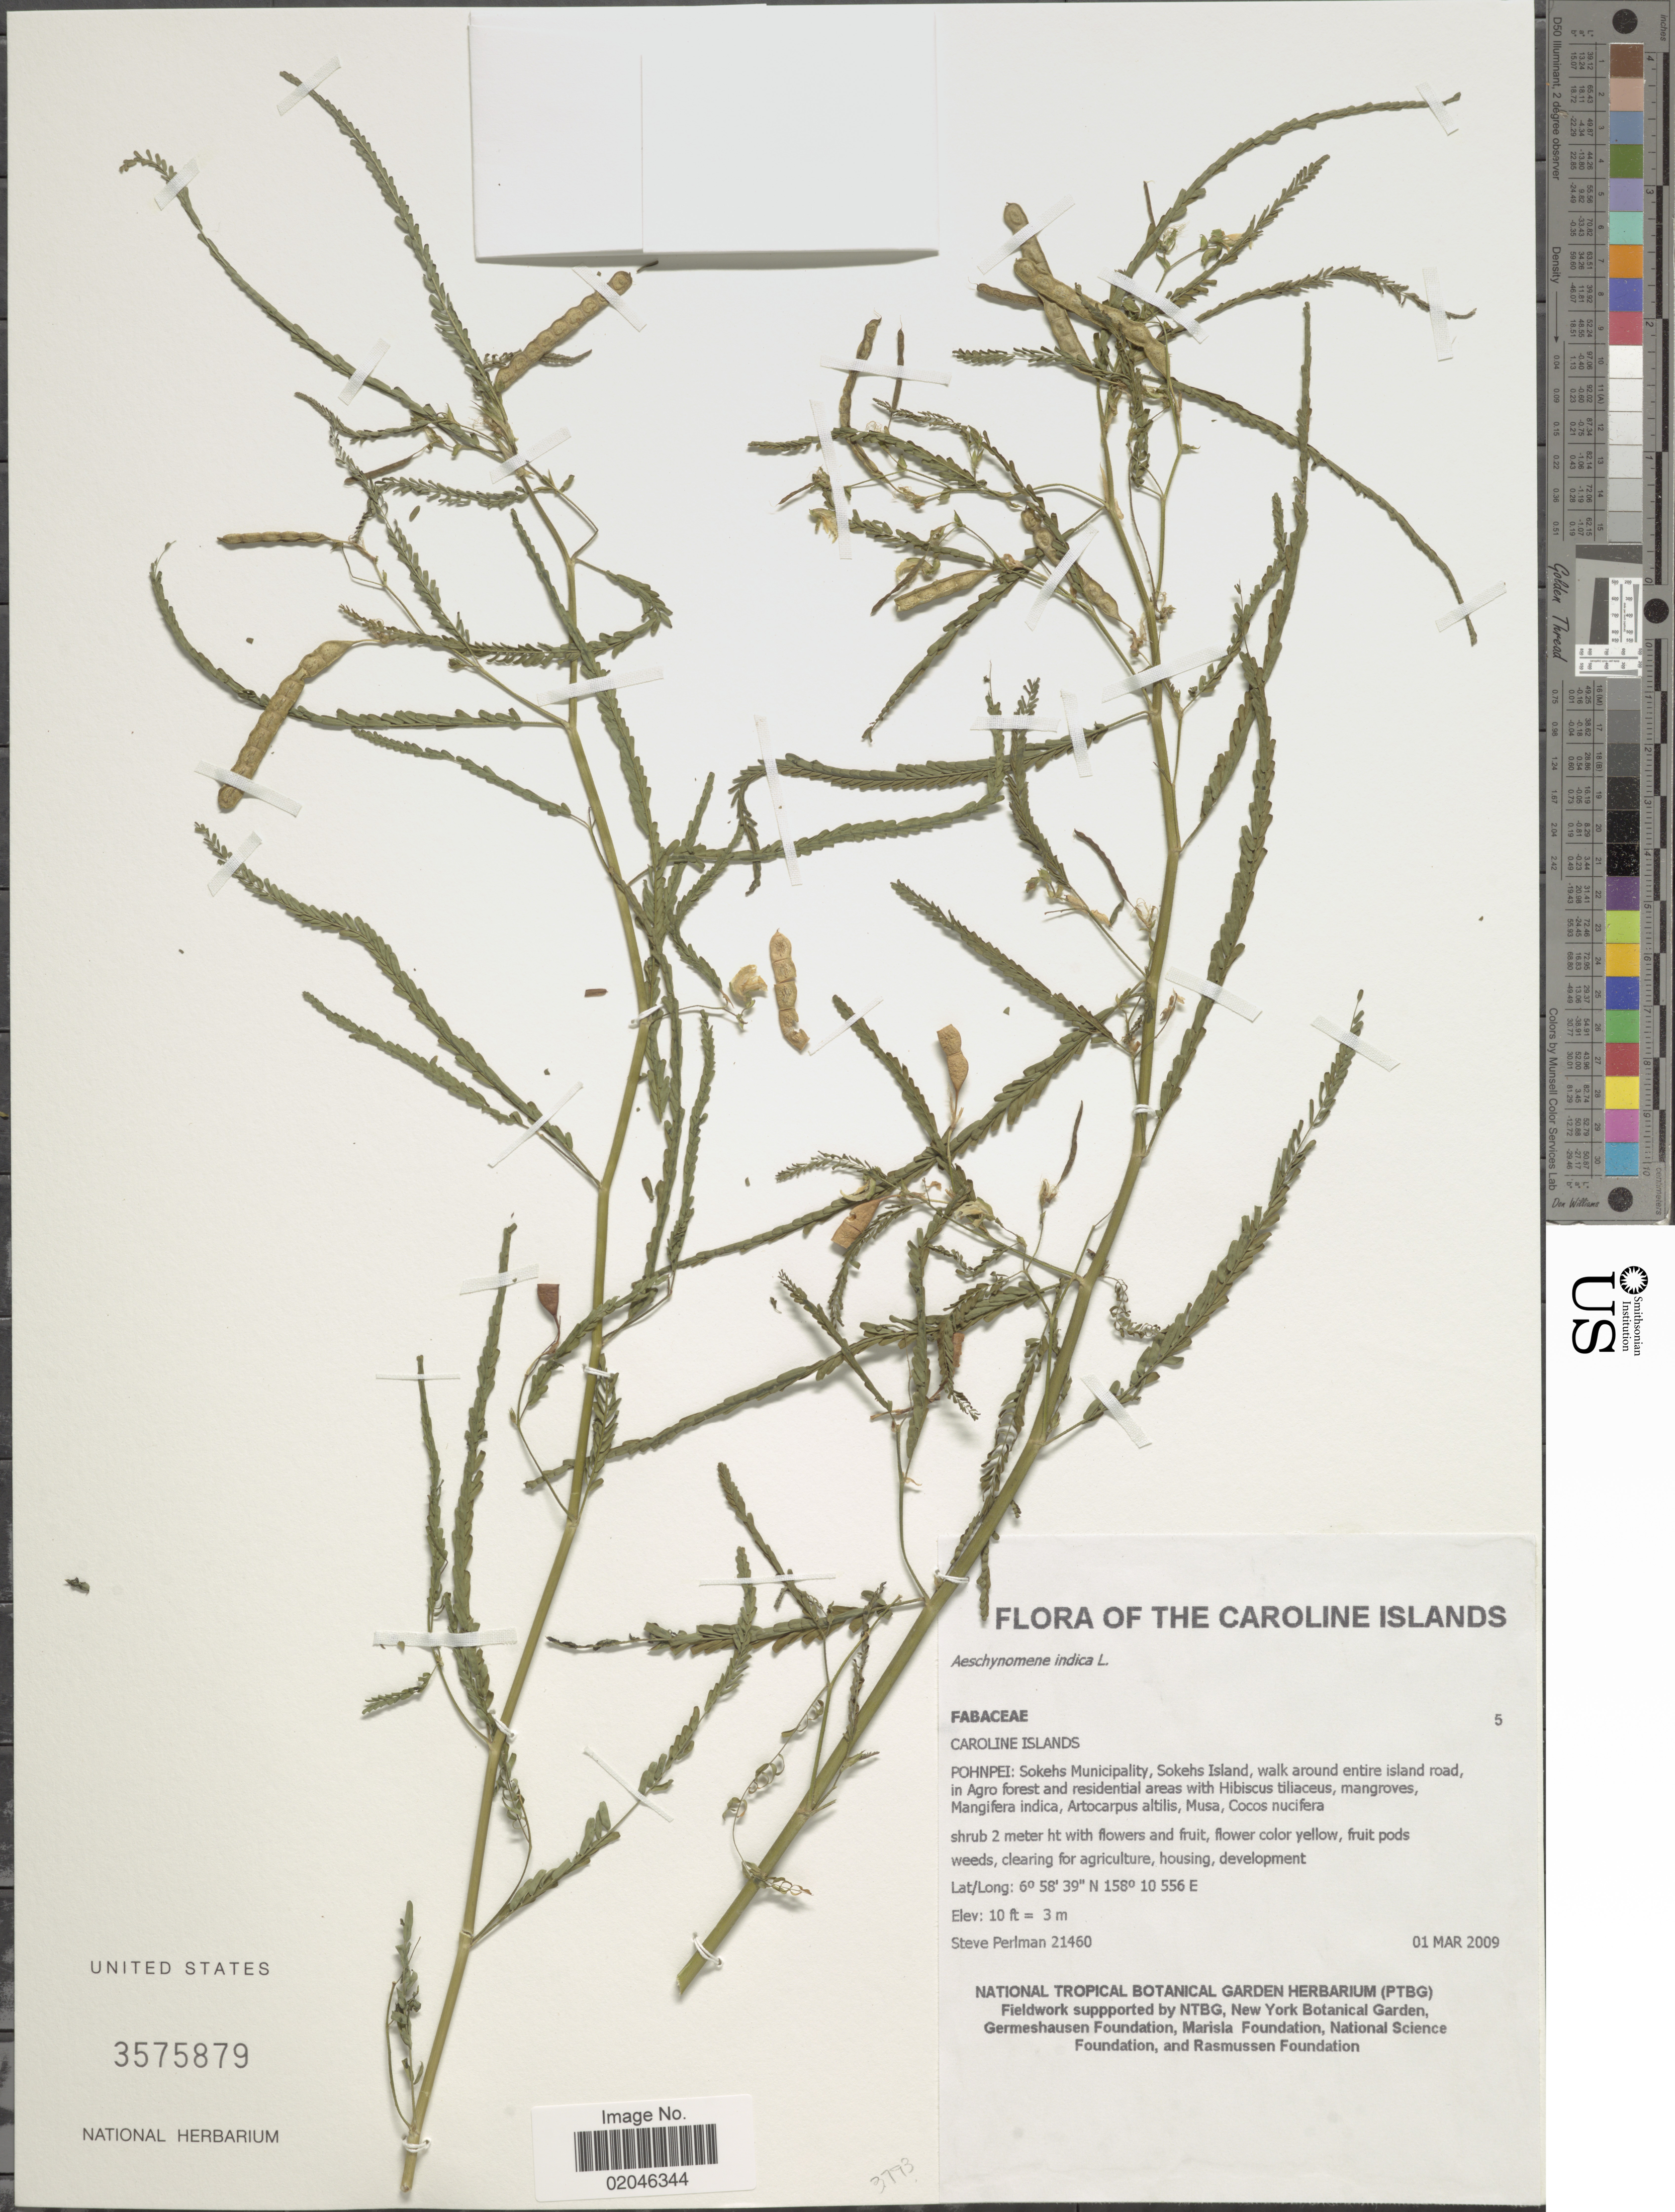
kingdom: Plantae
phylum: Tracheophyta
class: Magnoliopsida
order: Fabales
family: Fabaceae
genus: Aeschynomene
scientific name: Aeschynomene indica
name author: L.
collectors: S. Perlman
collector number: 21460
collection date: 2009-03-01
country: Micronesia, Federated States of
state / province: Pohnpei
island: Pohnpei [Ponape]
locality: Caroline Islands. Pohnpei: Sokehs Municipality, Sokehs Island, walk around entuire island road, in Agro forest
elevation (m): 3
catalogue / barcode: US 3575879